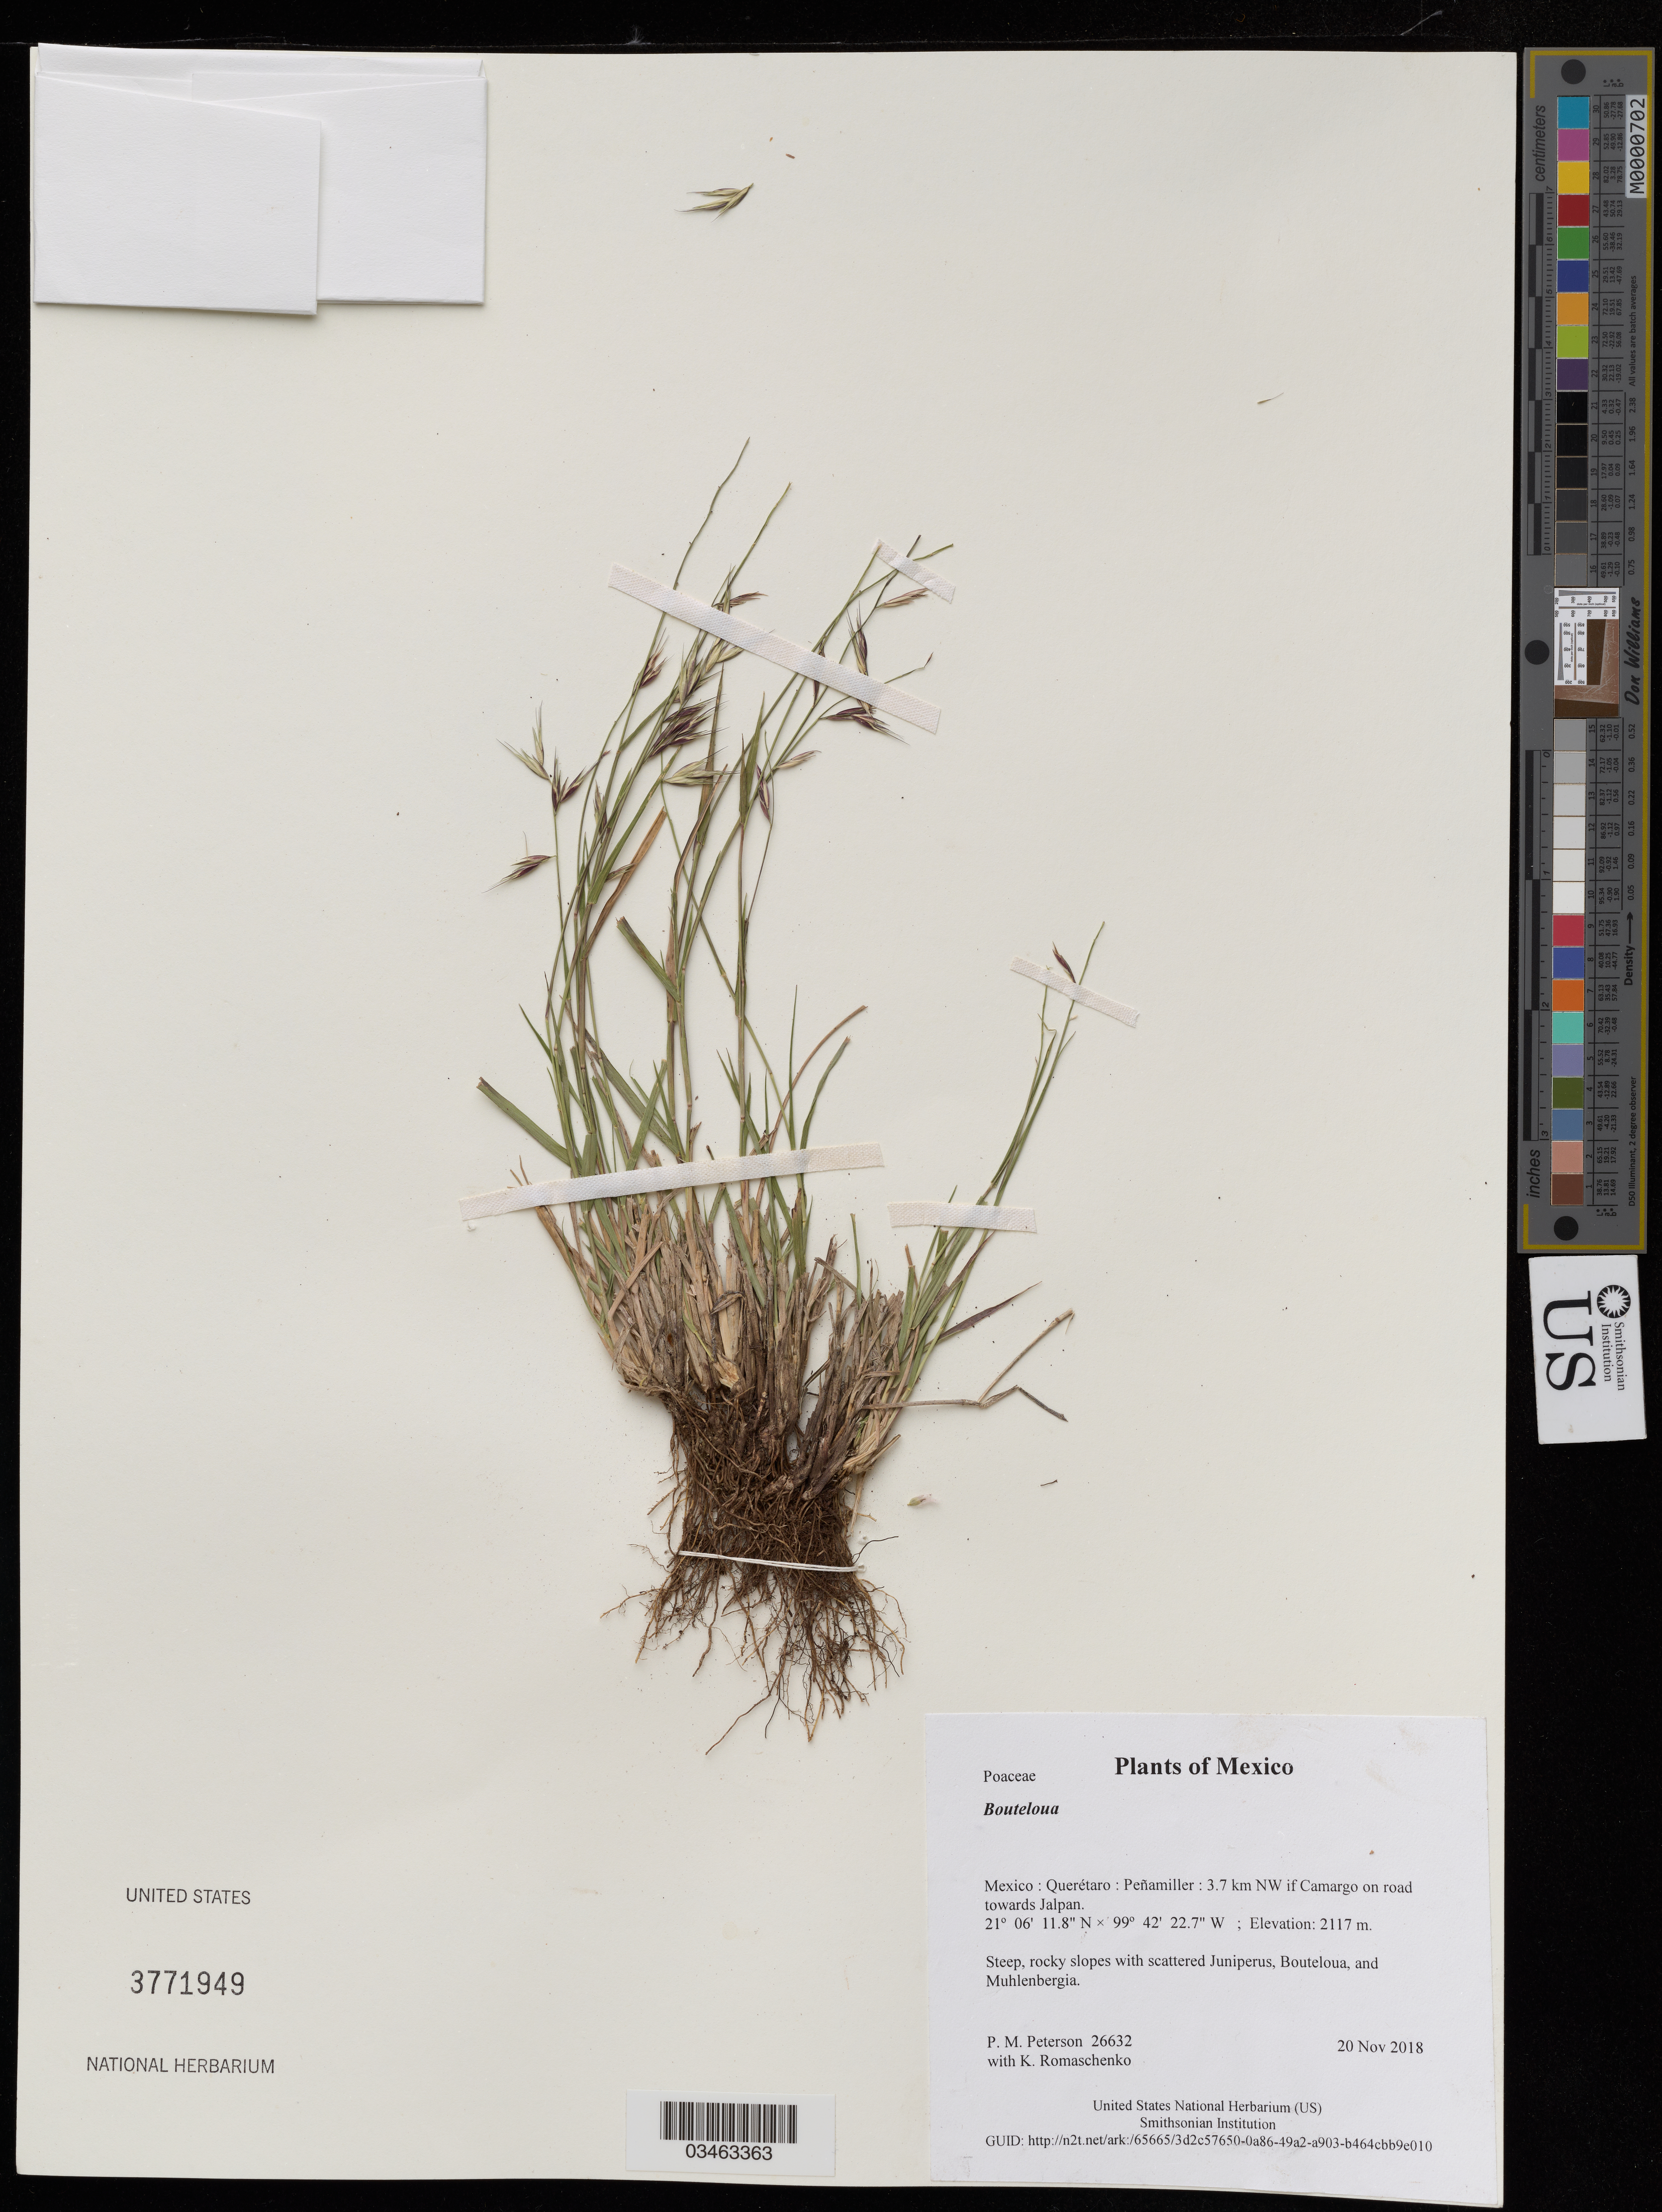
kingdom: Plantae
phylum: Tracheophyta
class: Liliopsida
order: Poales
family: Poaceae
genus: Bouteloua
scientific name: Bouteloua sp.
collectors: P. M. Peterson & K. Romaschenko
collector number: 26632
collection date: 2018-11-20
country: Mexico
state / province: Querétaro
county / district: Peñamiller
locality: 3.7 km NW if Camargo on road towards Jalpan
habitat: Steep, rocky slopes with scattered Juniperus, Bouteloua, and Muhlenbergia.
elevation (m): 2117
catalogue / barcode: US 3771949